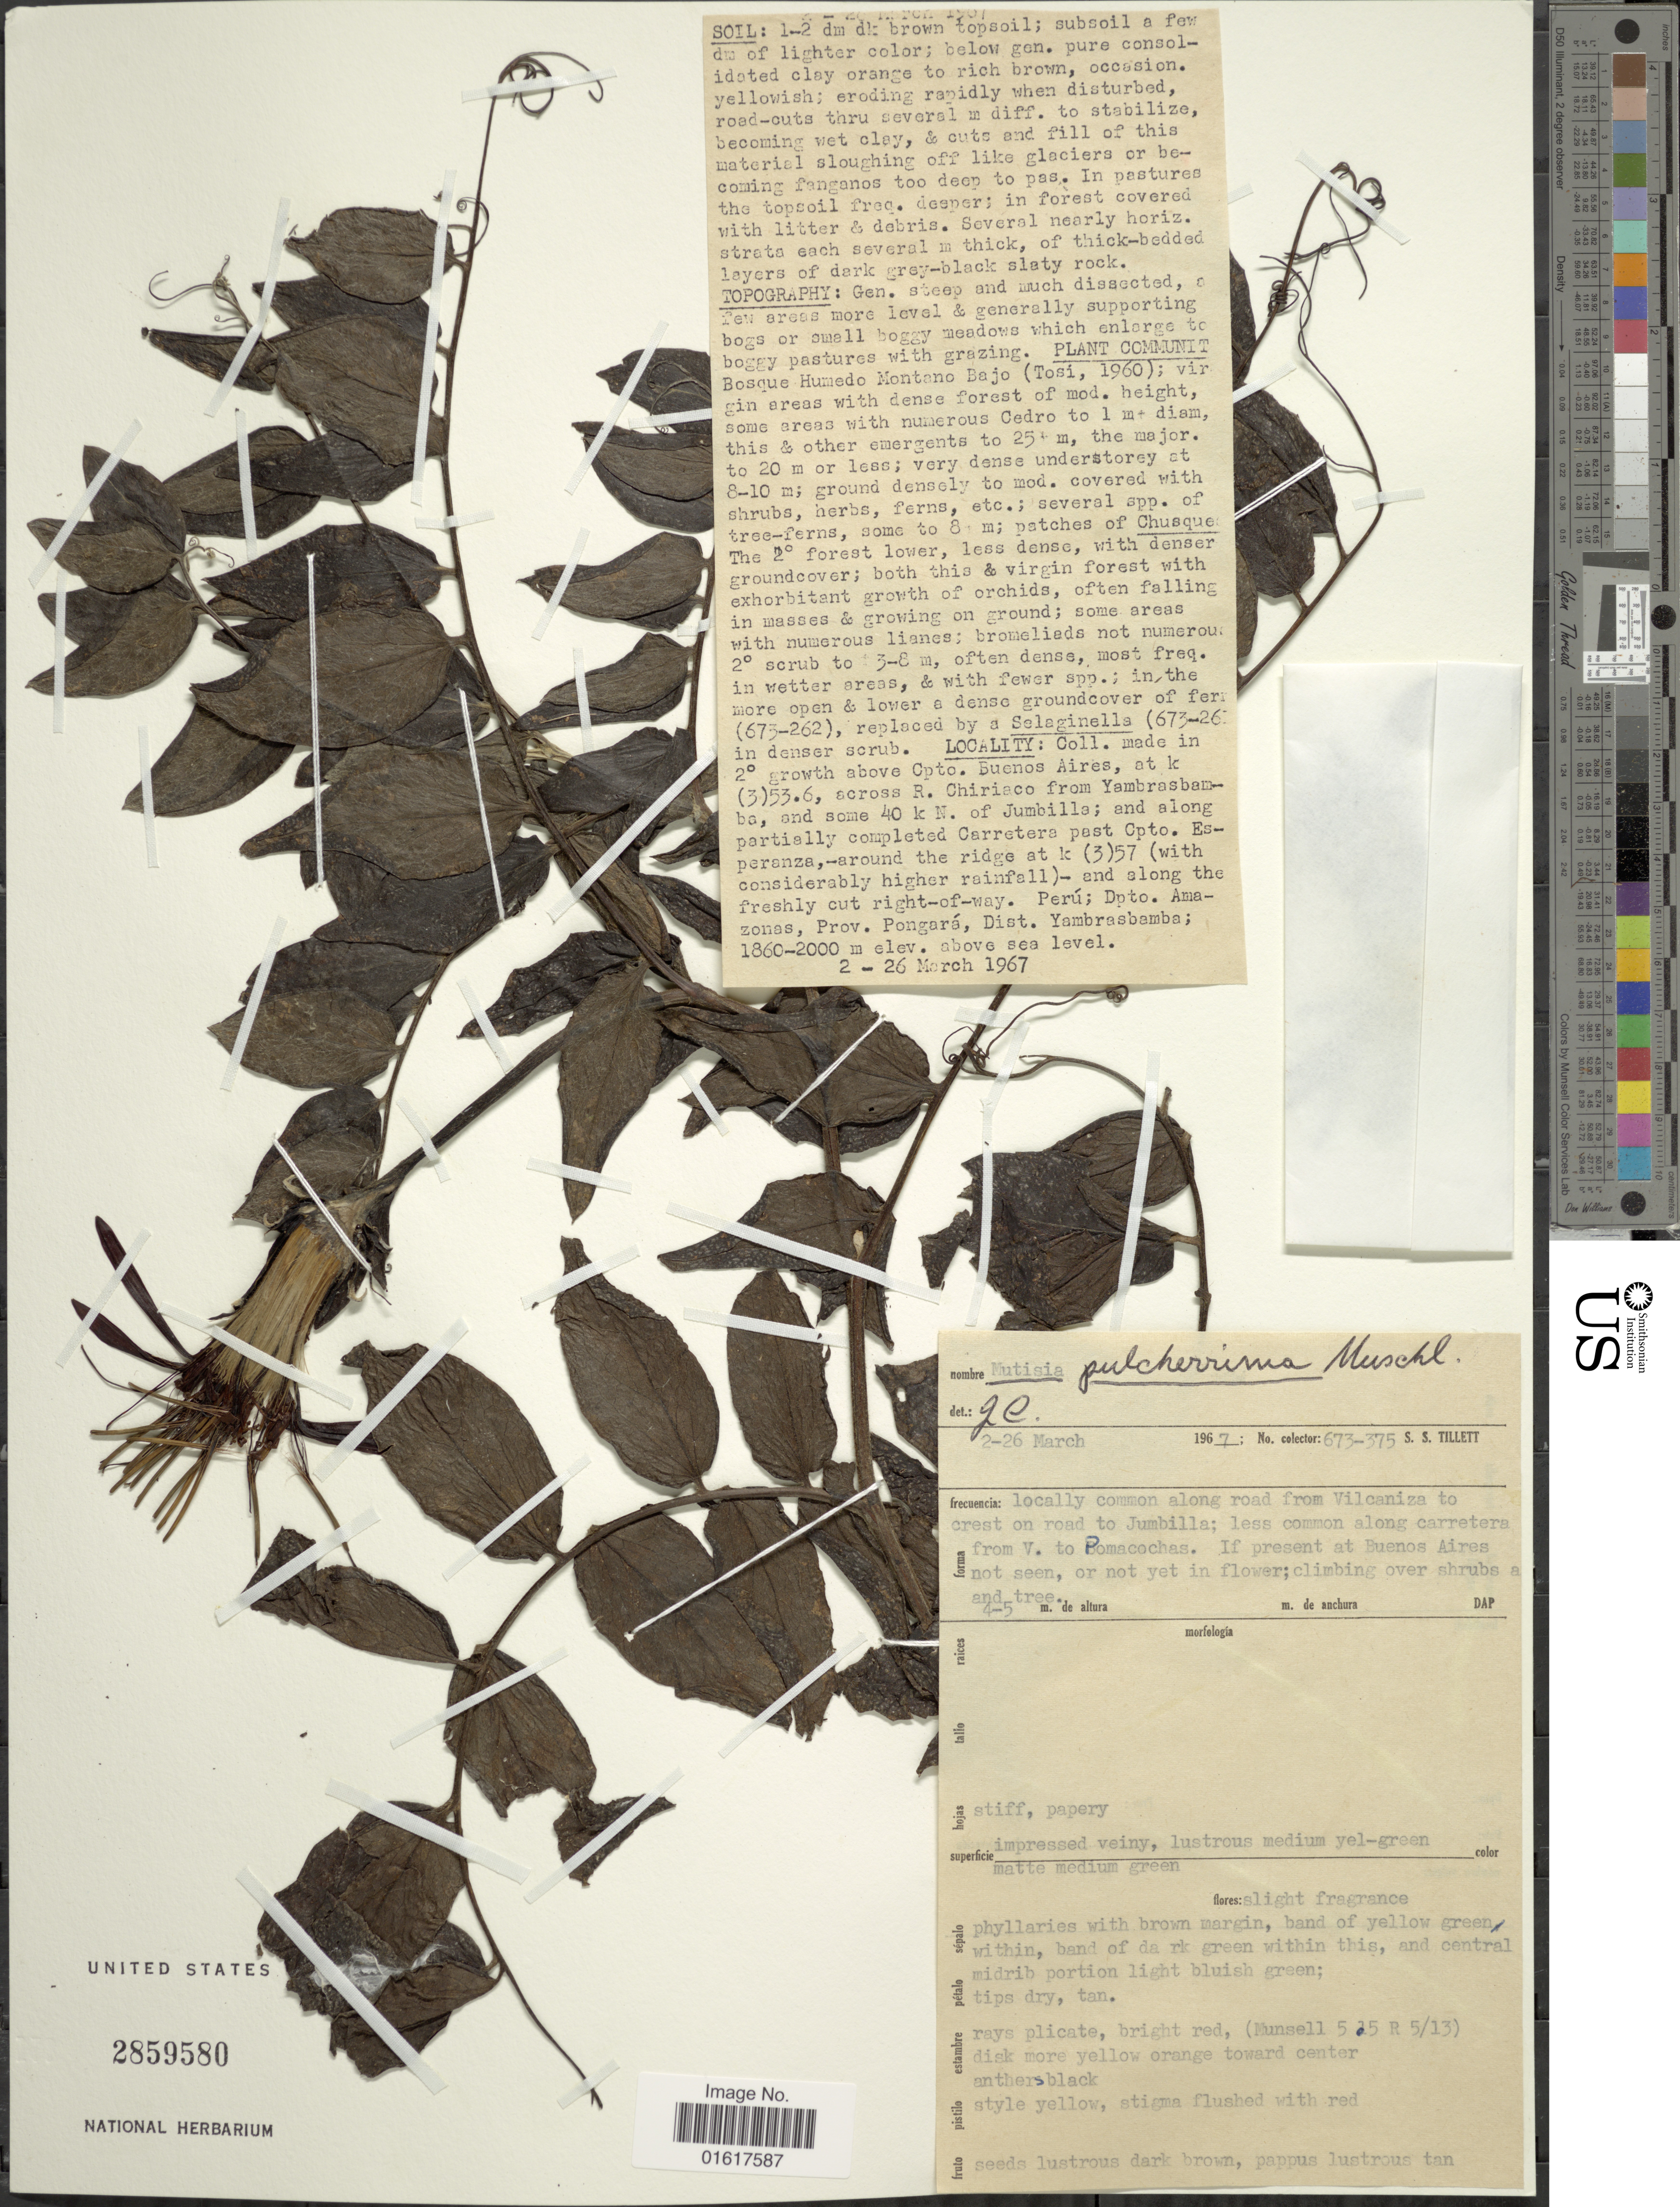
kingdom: Plantae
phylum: Tracheophyta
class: Magnoliopsida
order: Asterales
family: Asteraceae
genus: Mutisia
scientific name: Mutisia pulcherrima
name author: Muschl.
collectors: S. S. Tillett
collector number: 673-375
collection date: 1967-03-02/1967-03-26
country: Peru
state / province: Amazonas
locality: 2° growth above Cpto. Buenos Aires, at k (3)53.6, across R. Chiriaco from Yambrasbamba, and some 40 k N. of Jumbilla; and along partially completed Carretera past Cpto. Esperanza,-around the ridge at k (3)57 (with considerably higher rainfall)- and along the freshly cut right-of-way. Prov. Pongará, dist. Yambrasbamba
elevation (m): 1860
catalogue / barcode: US 2859580